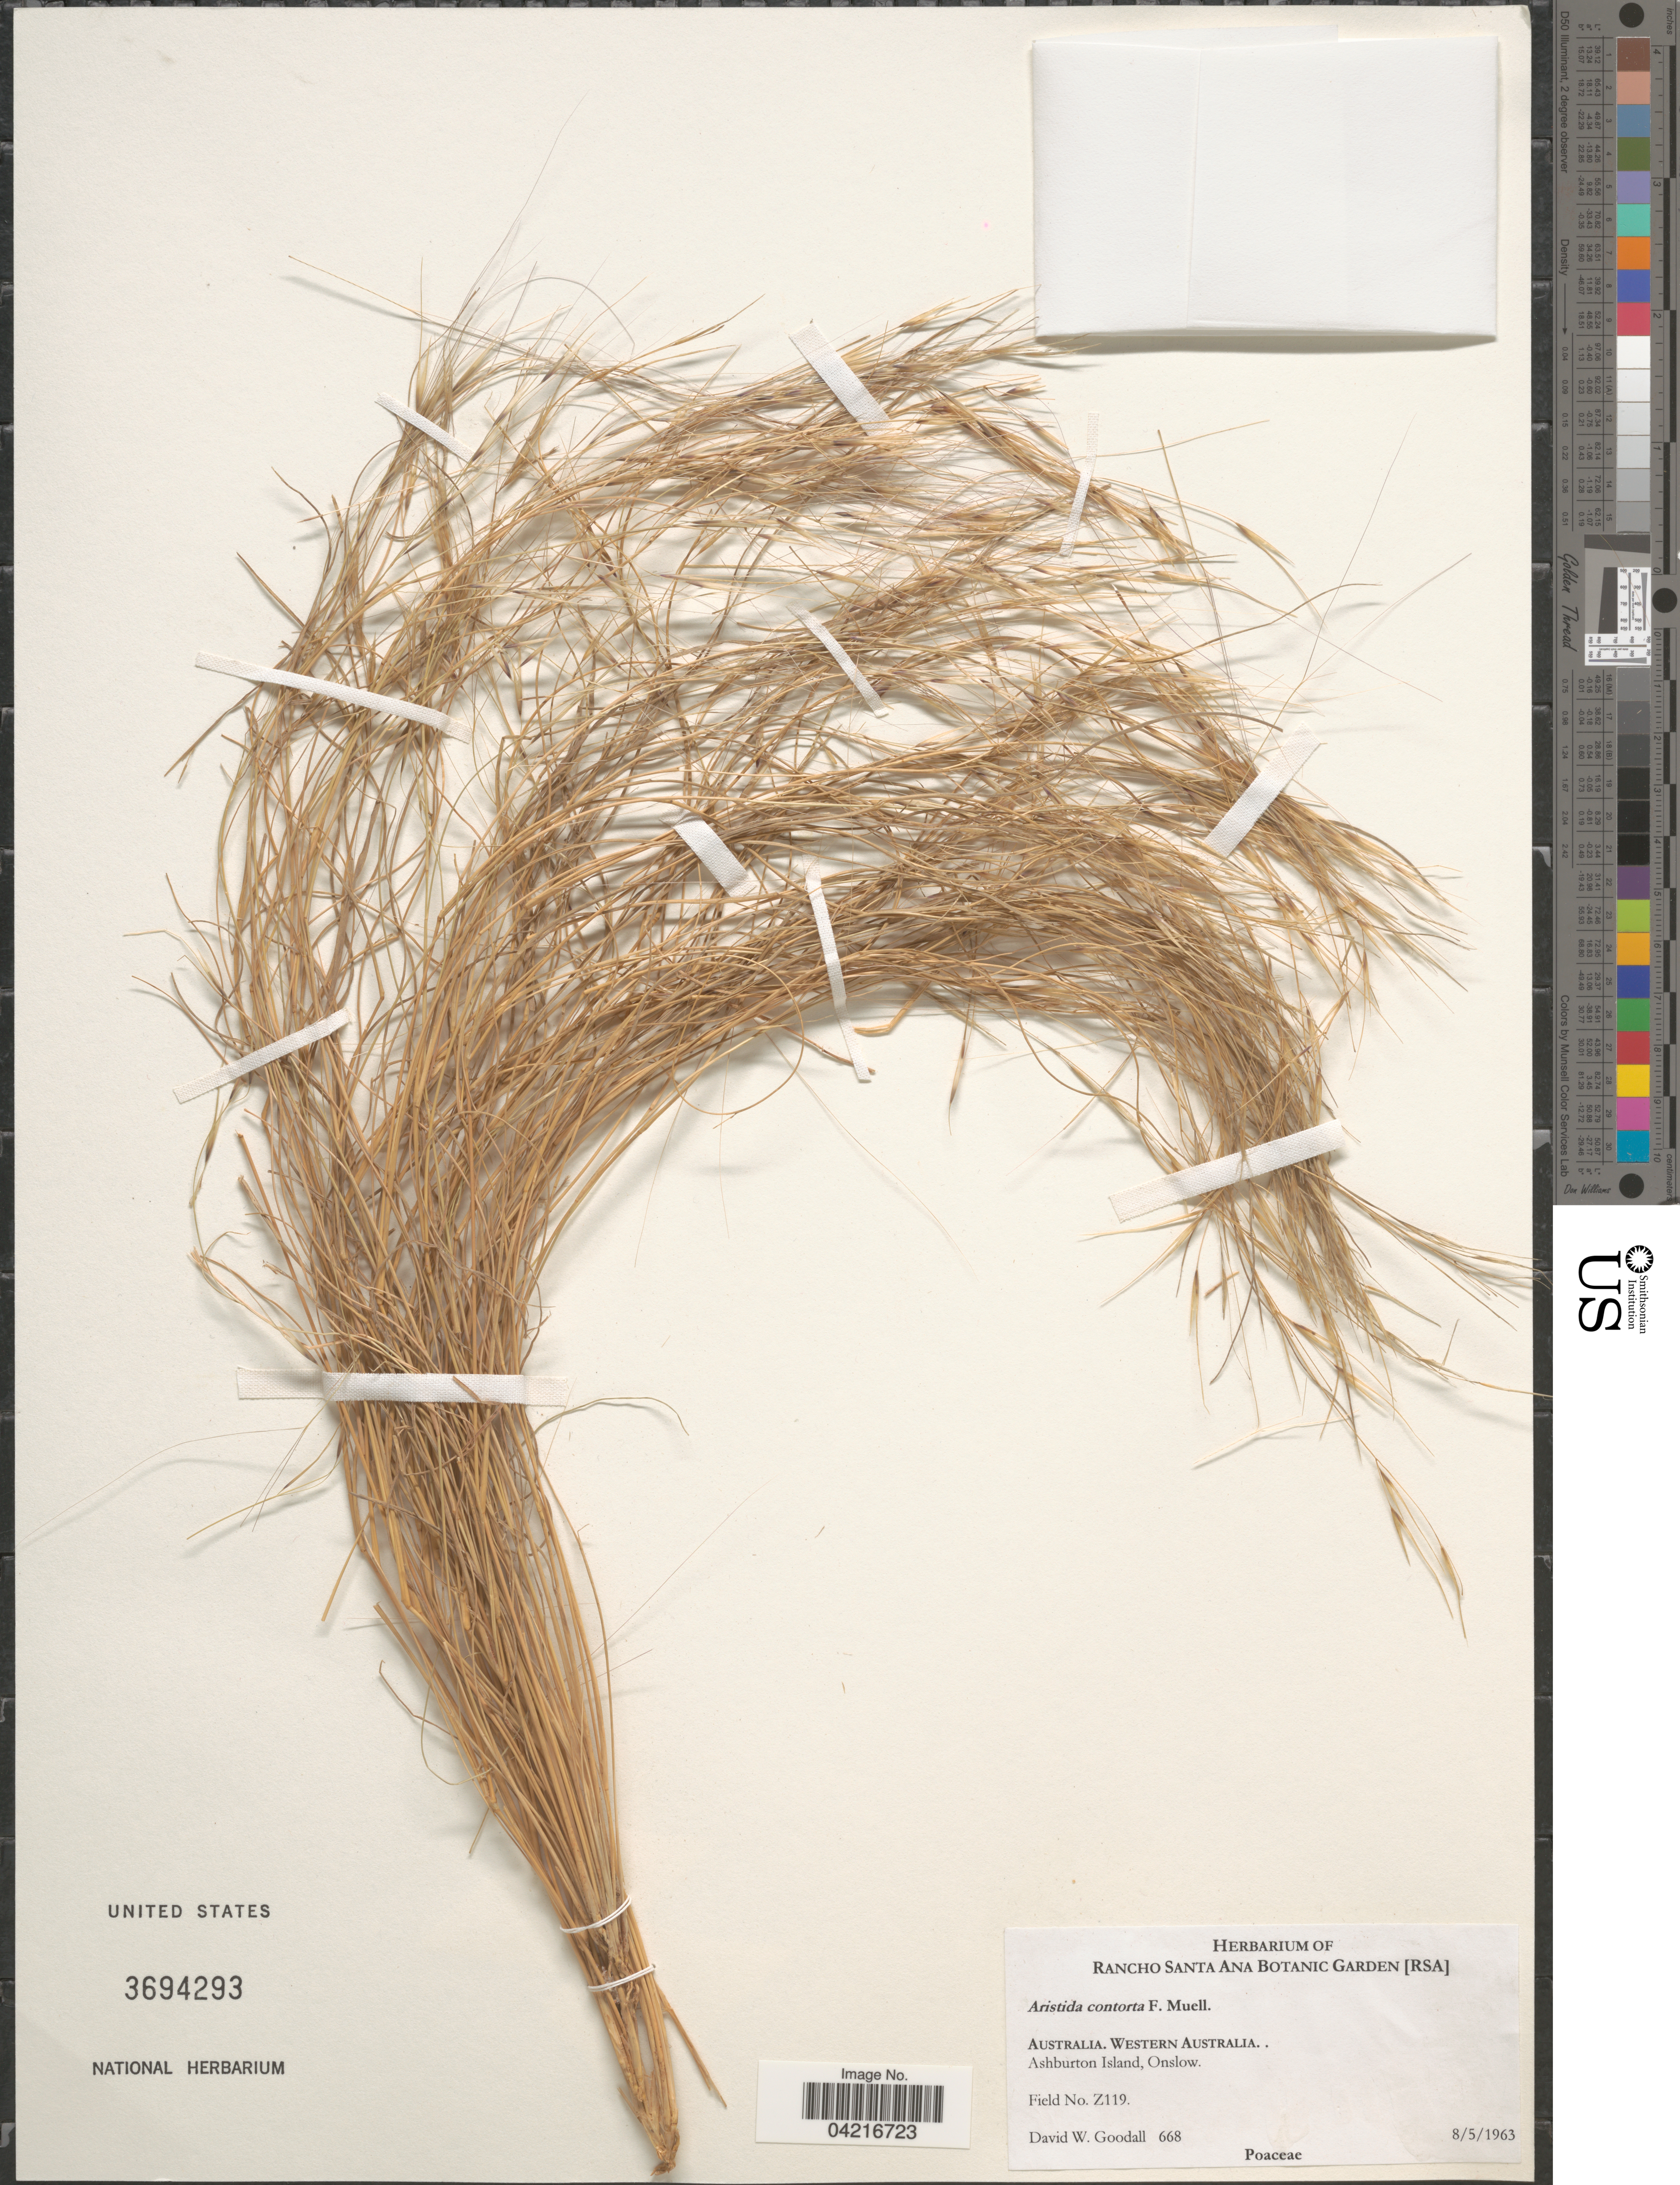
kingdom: Plantae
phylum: Tracheophyta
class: Liliopsida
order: Poales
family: Poaceae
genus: Aristida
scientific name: Aristida contorta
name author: F. Muell.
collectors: D. Goodall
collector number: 668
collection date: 1963-05-08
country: Australia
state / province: Western Australia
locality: Ashburton Island, Onslow.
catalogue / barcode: US 3694293